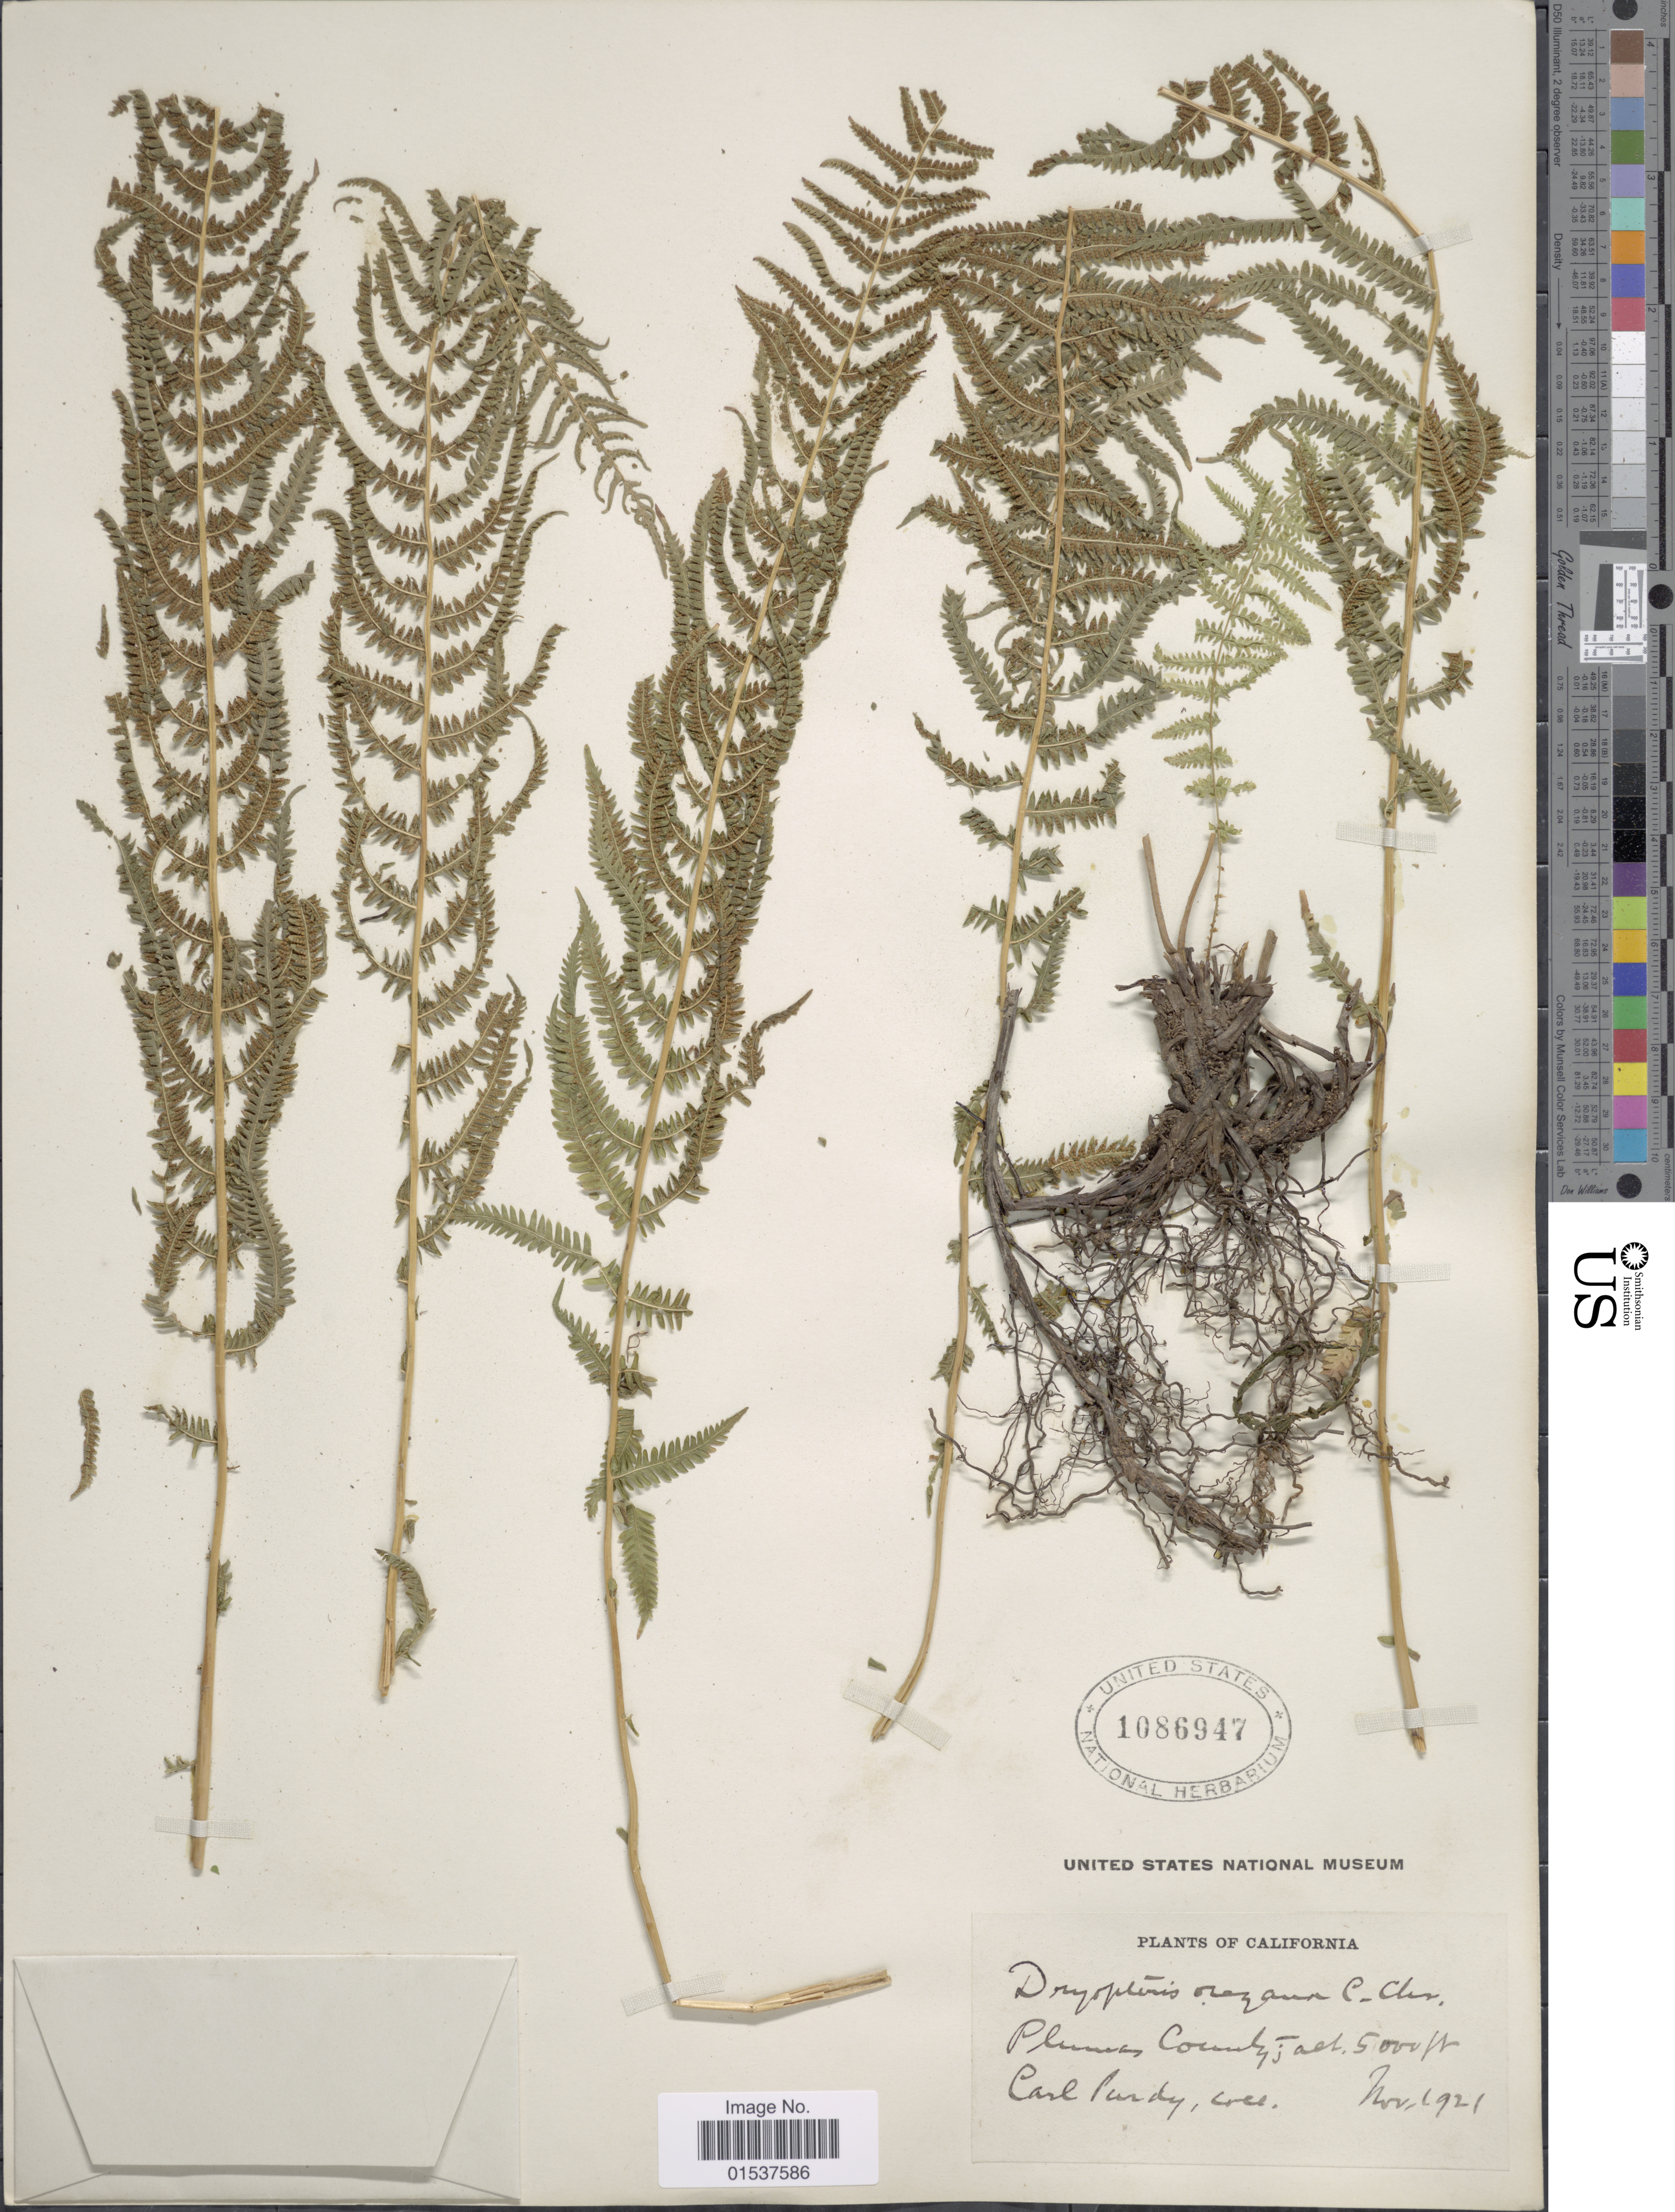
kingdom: Plantae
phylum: Tracheophyta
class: Polypodiopsida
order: Polypodiales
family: Thelypteridaceae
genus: Parathelypteris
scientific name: Parathelypteris nevadensis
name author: (Baker) Holttum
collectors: C. E. Purdy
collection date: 1921-11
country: United States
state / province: California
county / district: Plumas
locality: Plumas County.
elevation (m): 1524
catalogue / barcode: US 1086947